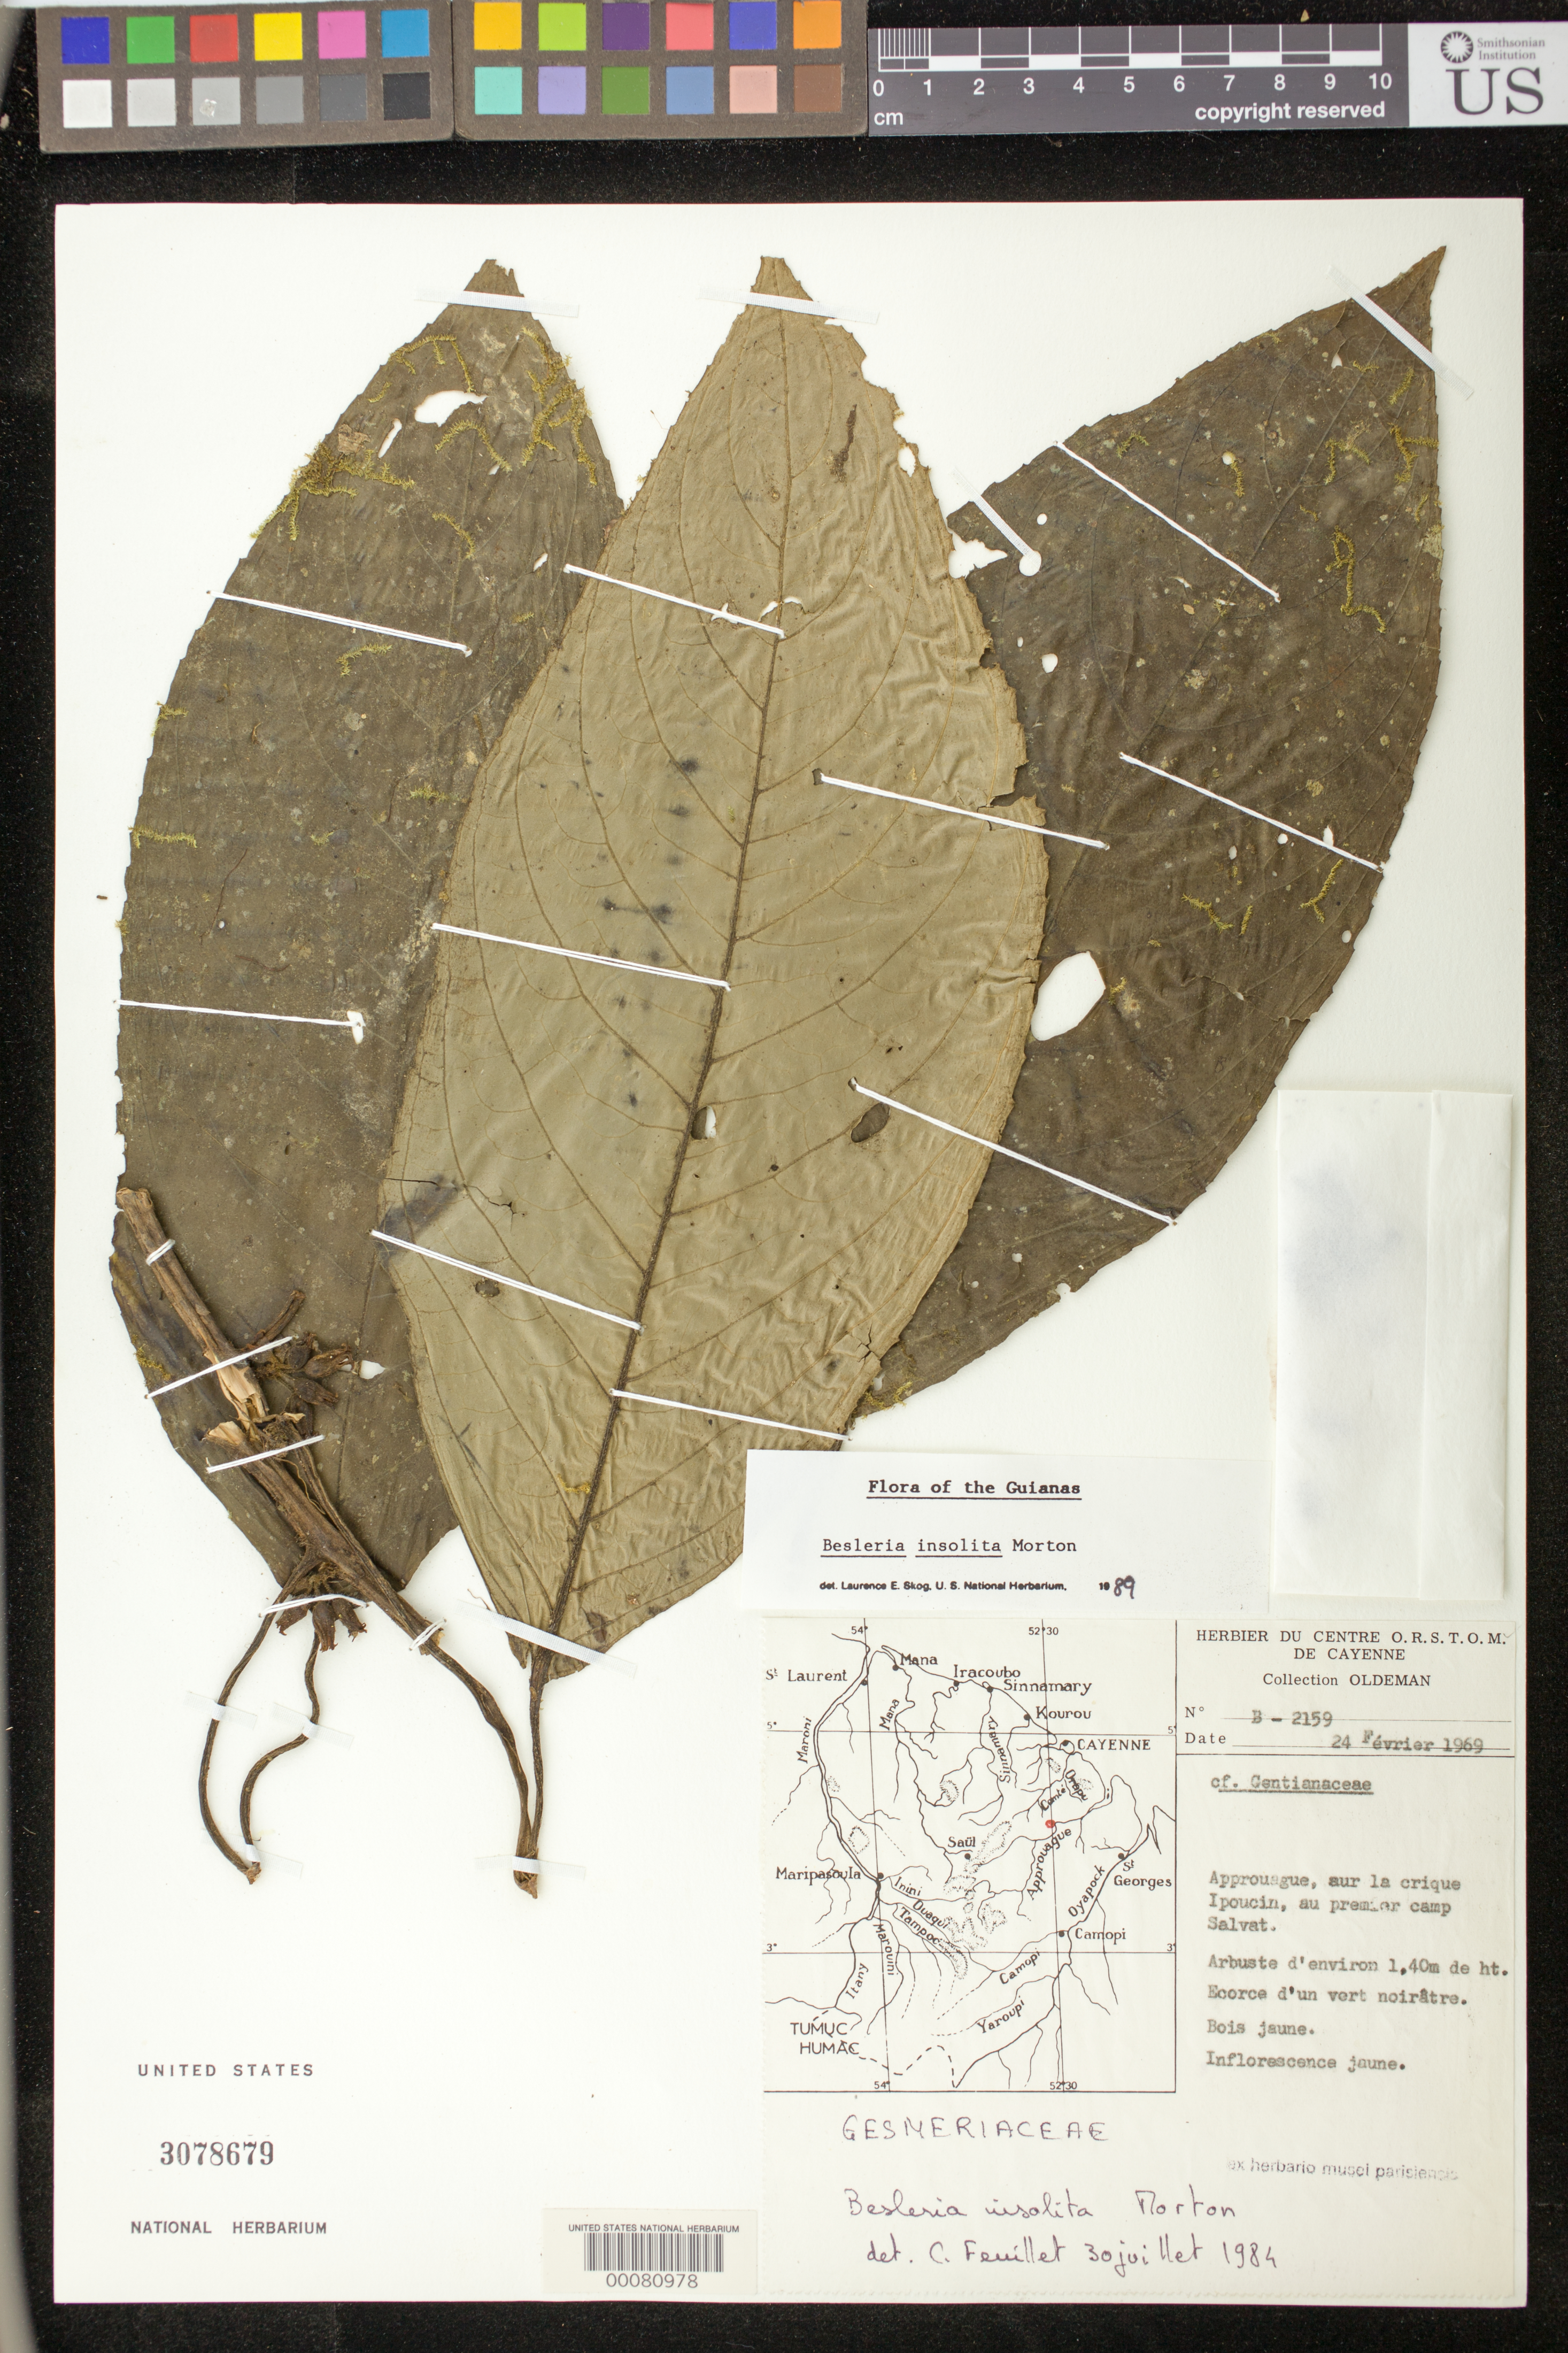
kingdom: Plantae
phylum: Tracheophyta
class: Magnoliopsida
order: Lamiales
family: Gesneriaceae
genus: Besleria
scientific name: Besleria insolita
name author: C.V. Morton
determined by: Skog, Laurence E.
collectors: R. Oldeman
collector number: B- 2159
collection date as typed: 24 Feb 1969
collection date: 1969-02-24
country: French Guiana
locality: Approuague, aur la crique Ipoucin, au premier camp Salvat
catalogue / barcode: US 3078679